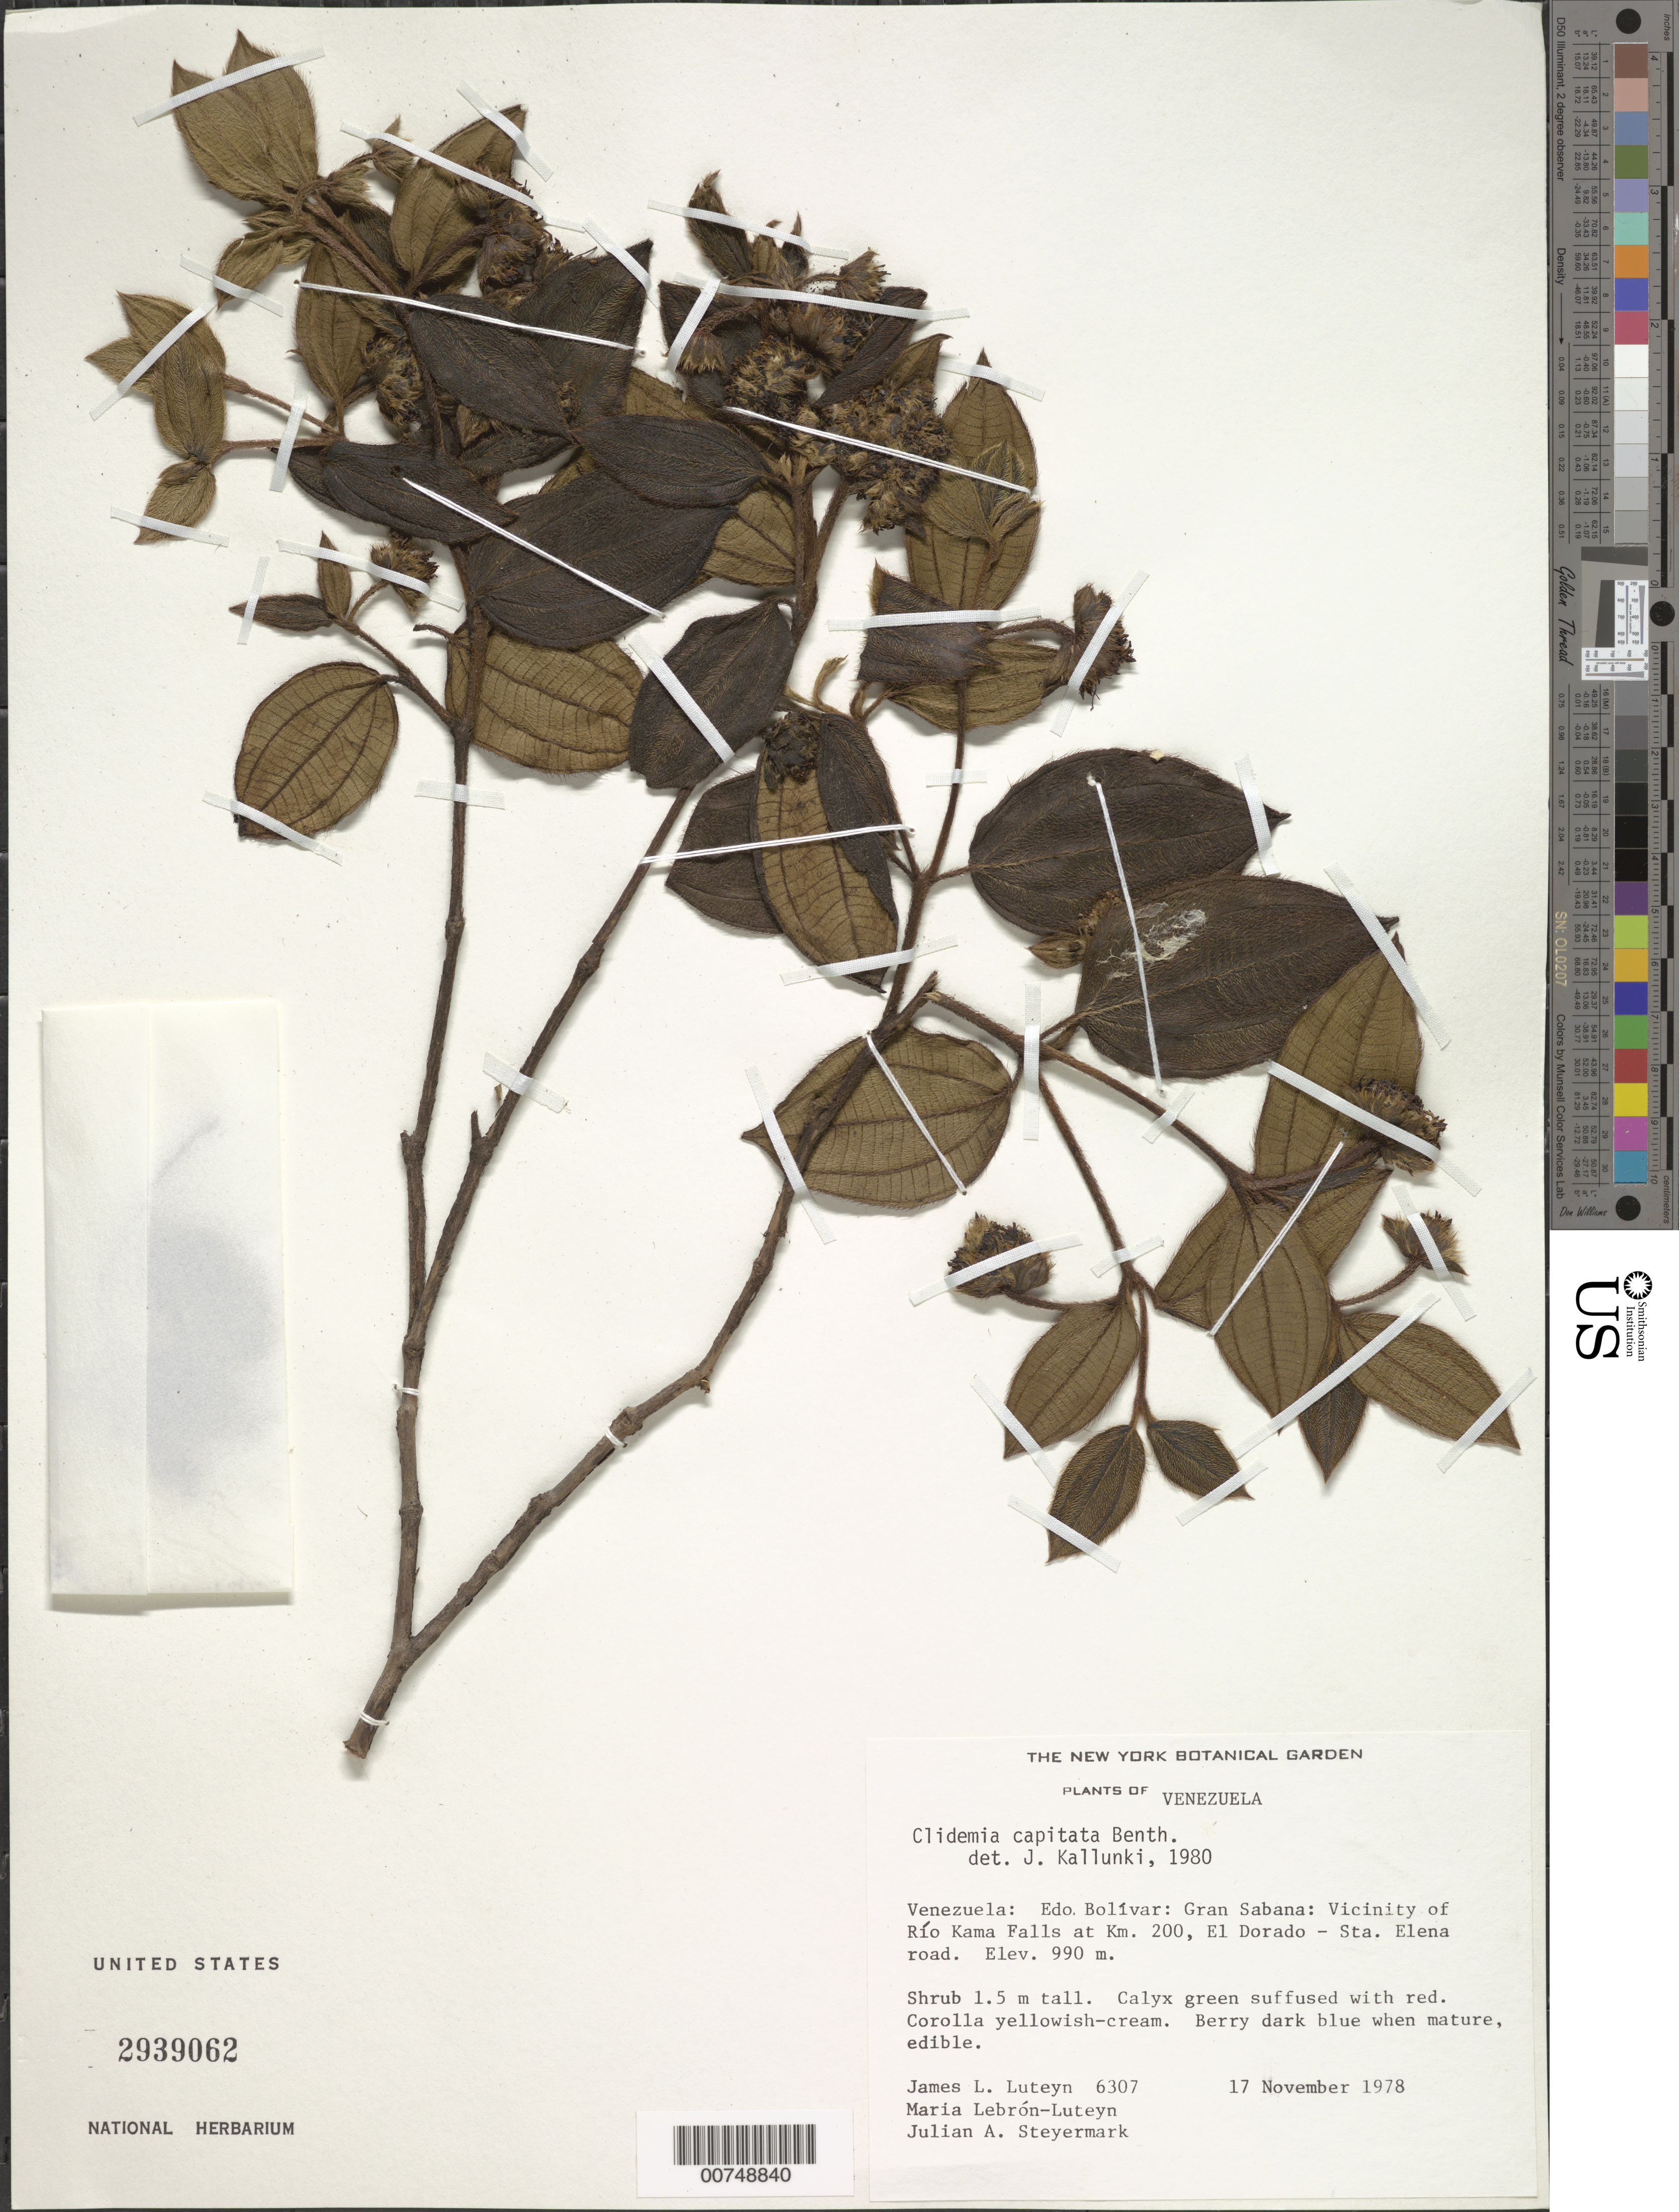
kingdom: Plantae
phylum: Tracheophyta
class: Magnoliopsida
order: Myrtales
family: Melastomataceae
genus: Clidemia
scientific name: Clidemia capitata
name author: Benth.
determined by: Kallunki, Jacquelyn A.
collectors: J. L. Luteyn, M. L. Lebrón-Luteyn & J. Steyermark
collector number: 6307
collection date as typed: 17-Nov-78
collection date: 1978-11-17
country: Venezuela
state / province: Bolívar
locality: Gran Sabana, vic of Río Kama Falls at km 200, El Dorado-Sta. Elena road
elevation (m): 990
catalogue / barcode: US 2939062